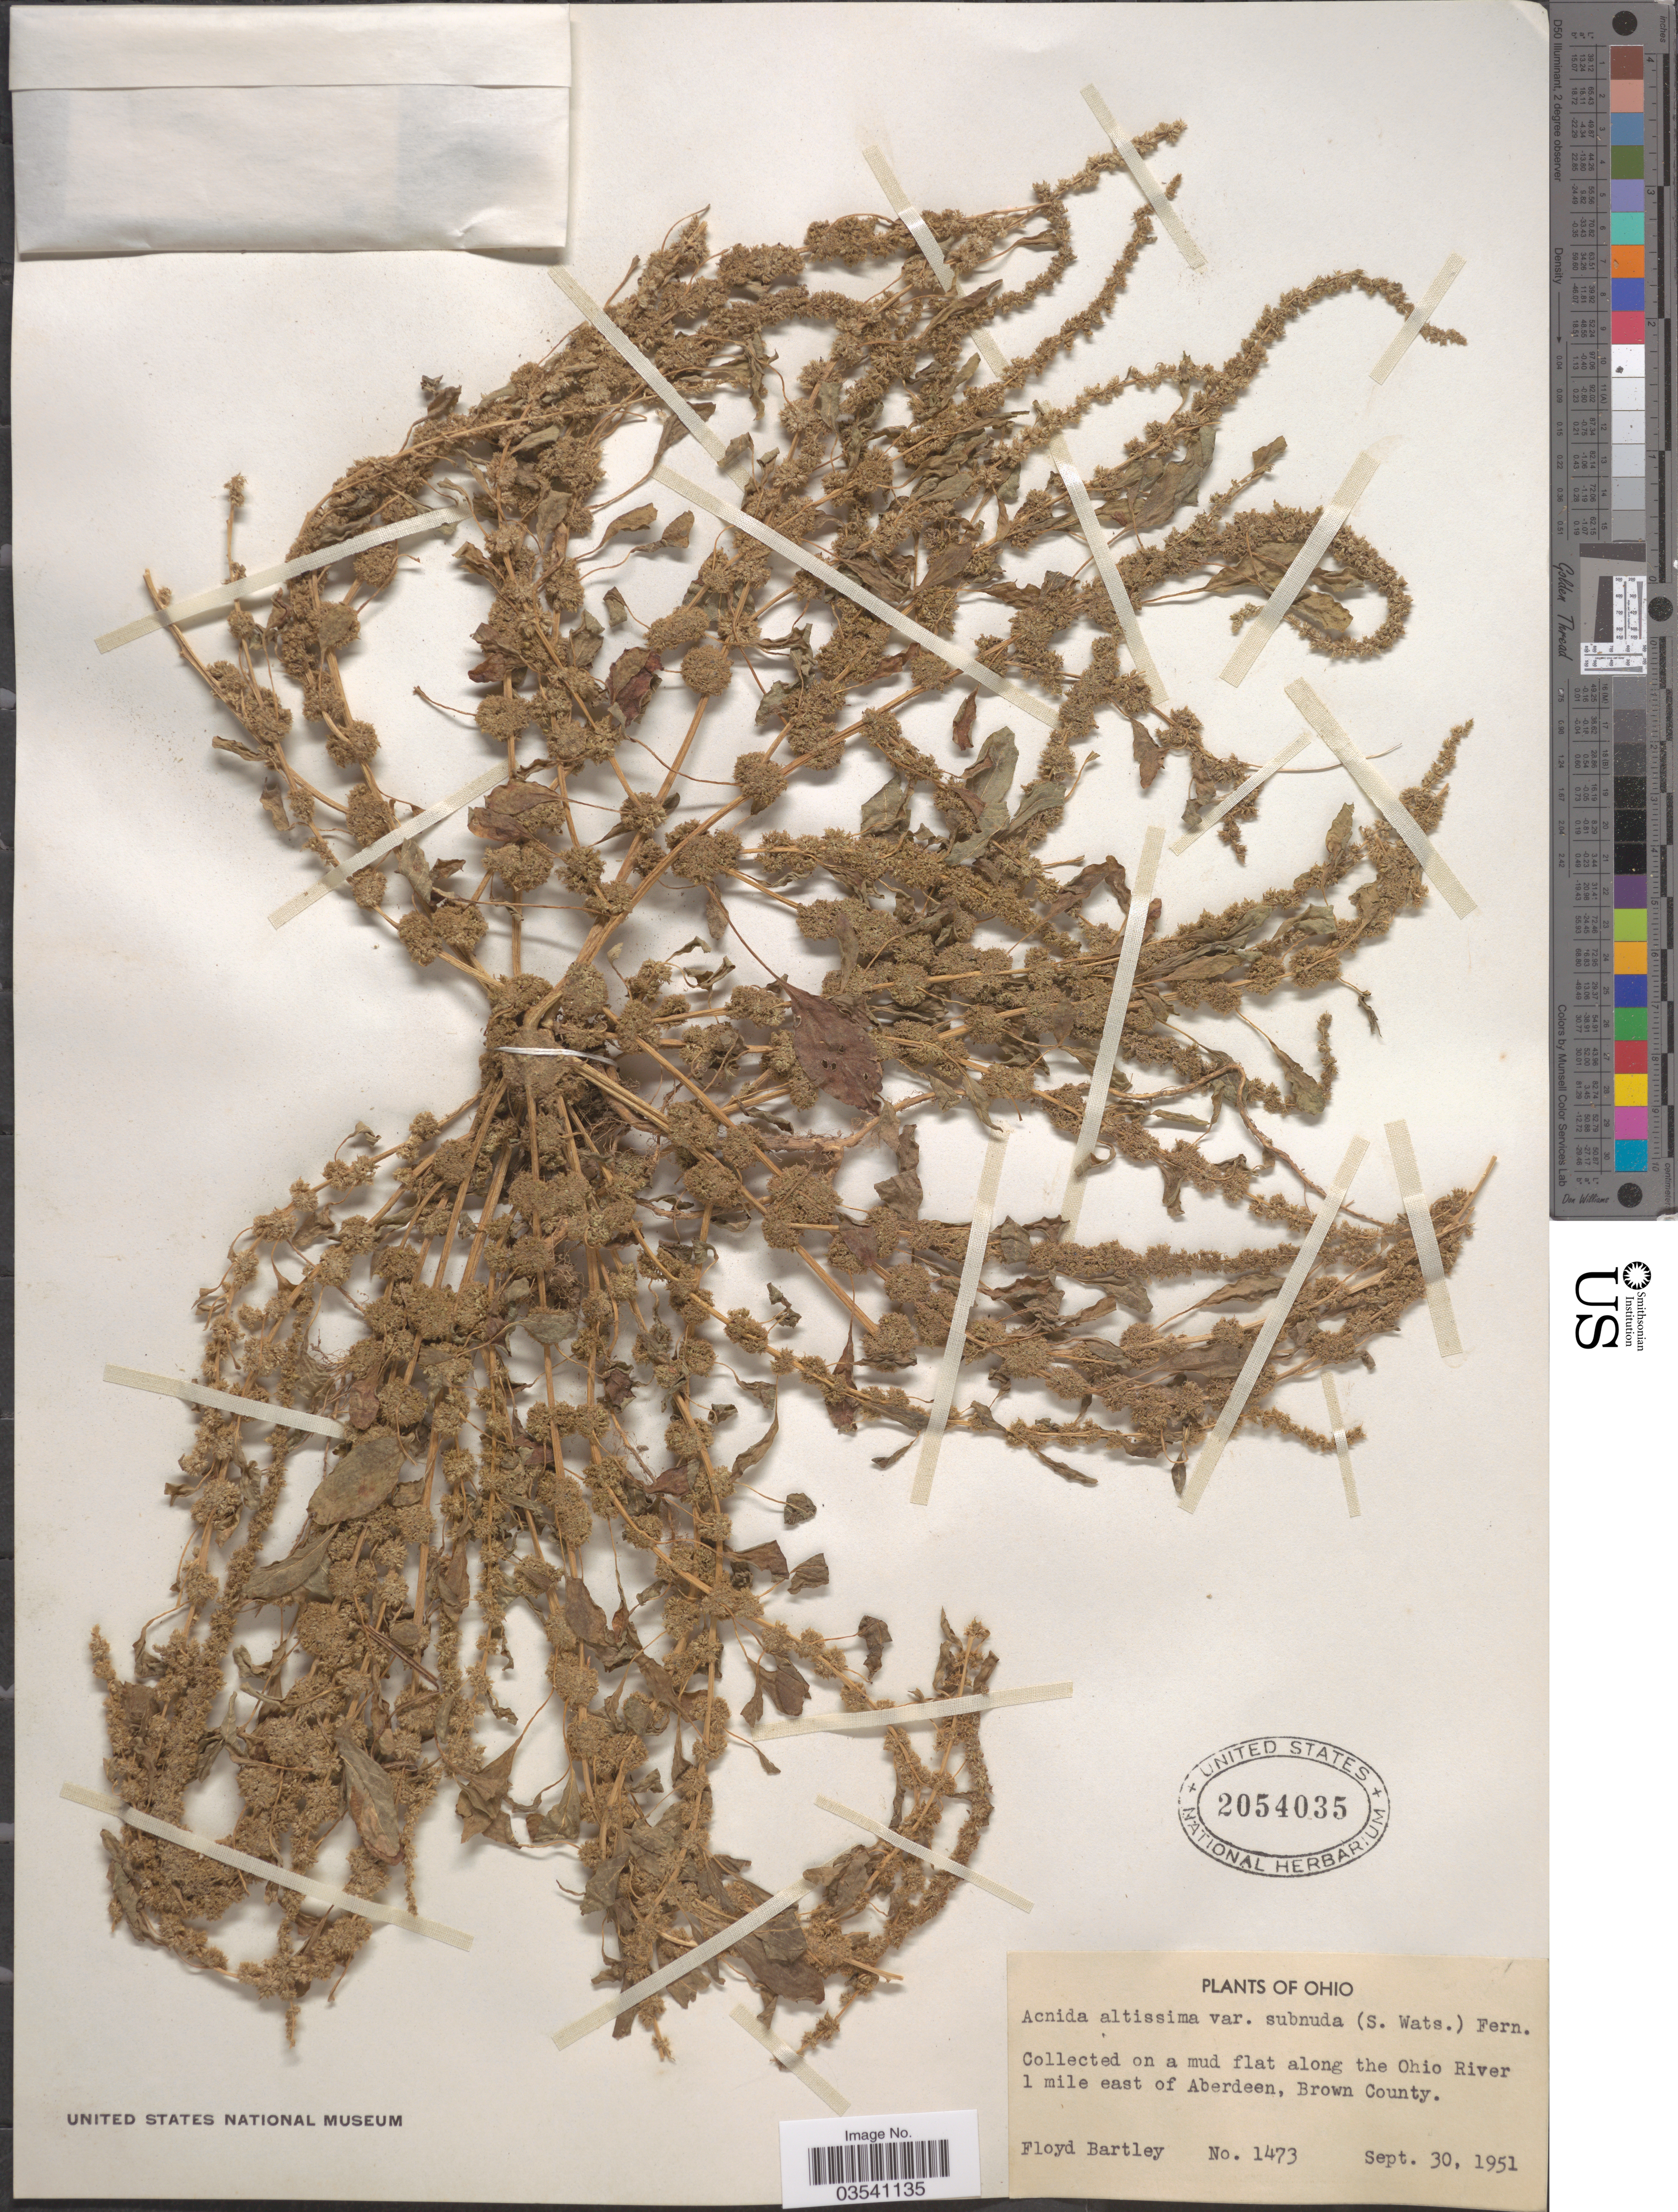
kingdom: Plantae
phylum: Tracheophyta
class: Magnoliopsida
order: Caryophyllales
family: Amaranthaceae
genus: Amaranthus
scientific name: Amaranthus tamariscinus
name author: Nutt.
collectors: F. Bartley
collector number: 1473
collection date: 1951-09-30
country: United States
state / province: Ohio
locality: On a mud flat along the Ohio River 1 mile east of Aberdeen, Brown County.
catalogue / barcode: US 2054035